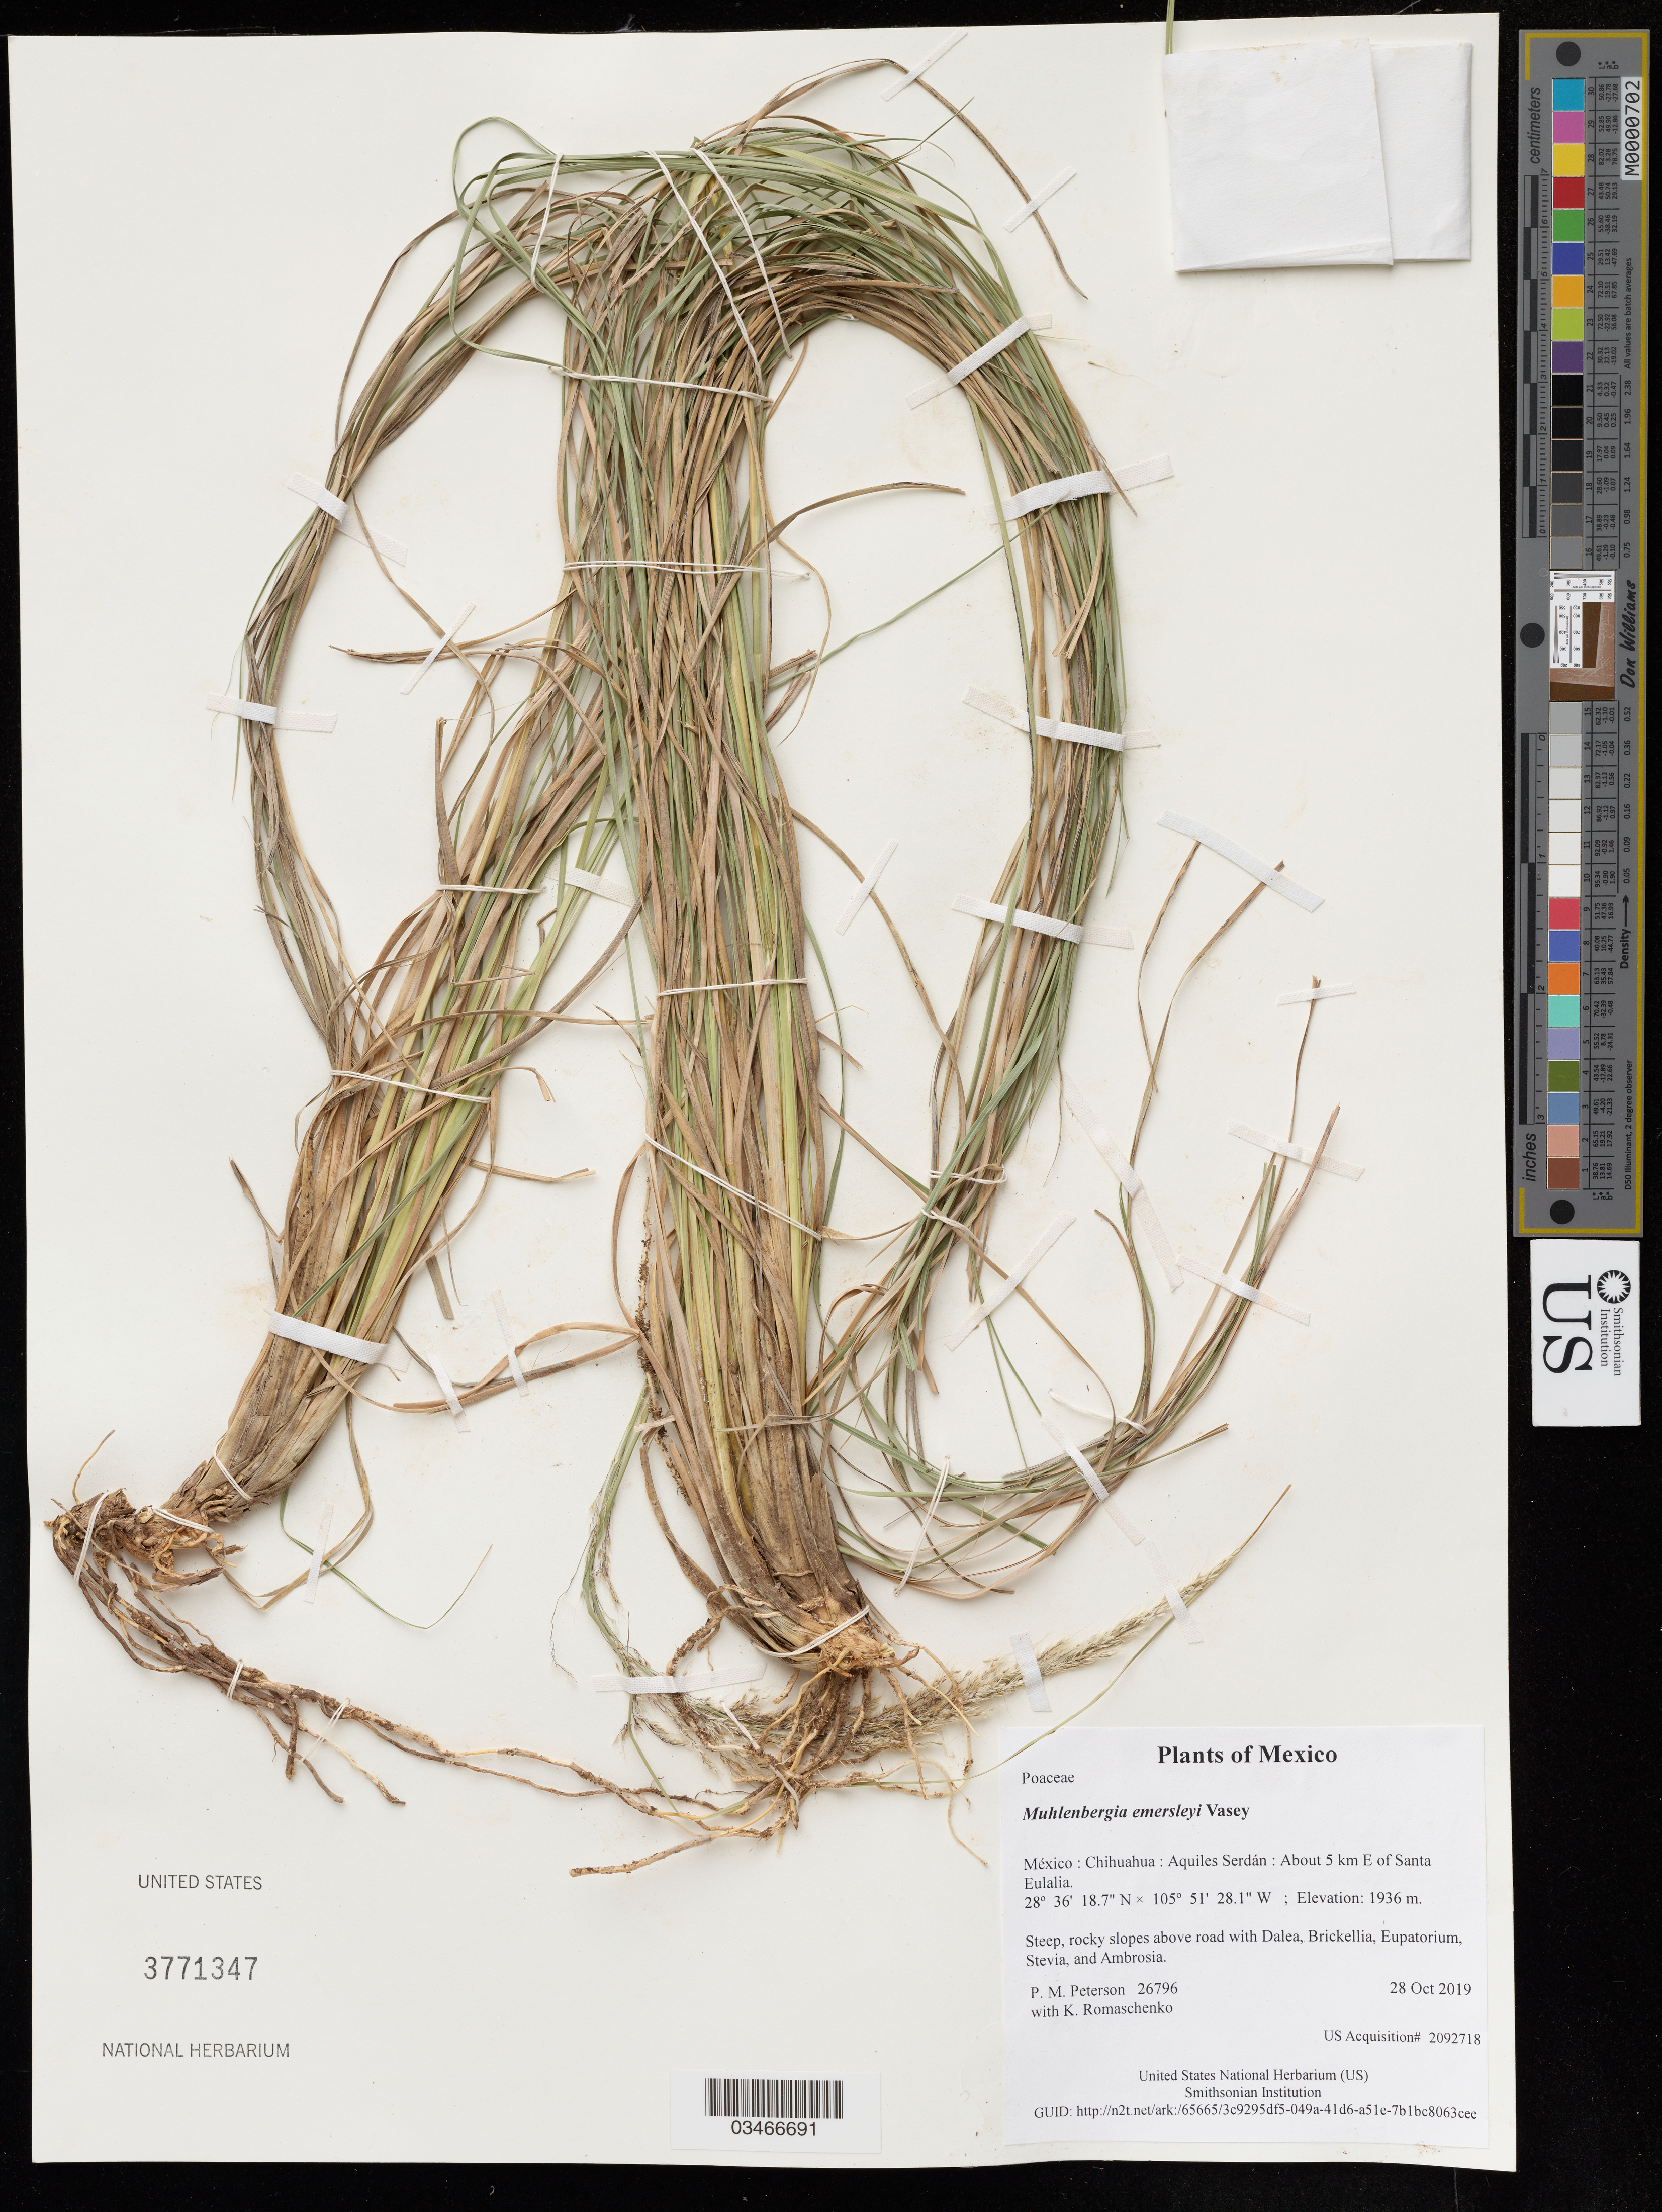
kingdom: Plantae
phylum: Tracheophyta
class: Liliopsida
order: Poales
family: Poaceae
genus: Muhlenbergia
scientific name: Muhlenbergia emersleyi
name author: Vasey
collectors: P. M. Peterson & K. Romaschenko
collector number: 26796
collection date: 2019-10-28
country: México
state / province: Chihuahua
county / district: Aquiles Serdán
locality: About 5 km E of Santa Eulalia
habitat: Steep, rocky slopes above road with Dalea, Brickellia, Eupatorium, Stevia, and Ambrosia.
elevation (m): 1936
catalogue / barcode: US 3771347